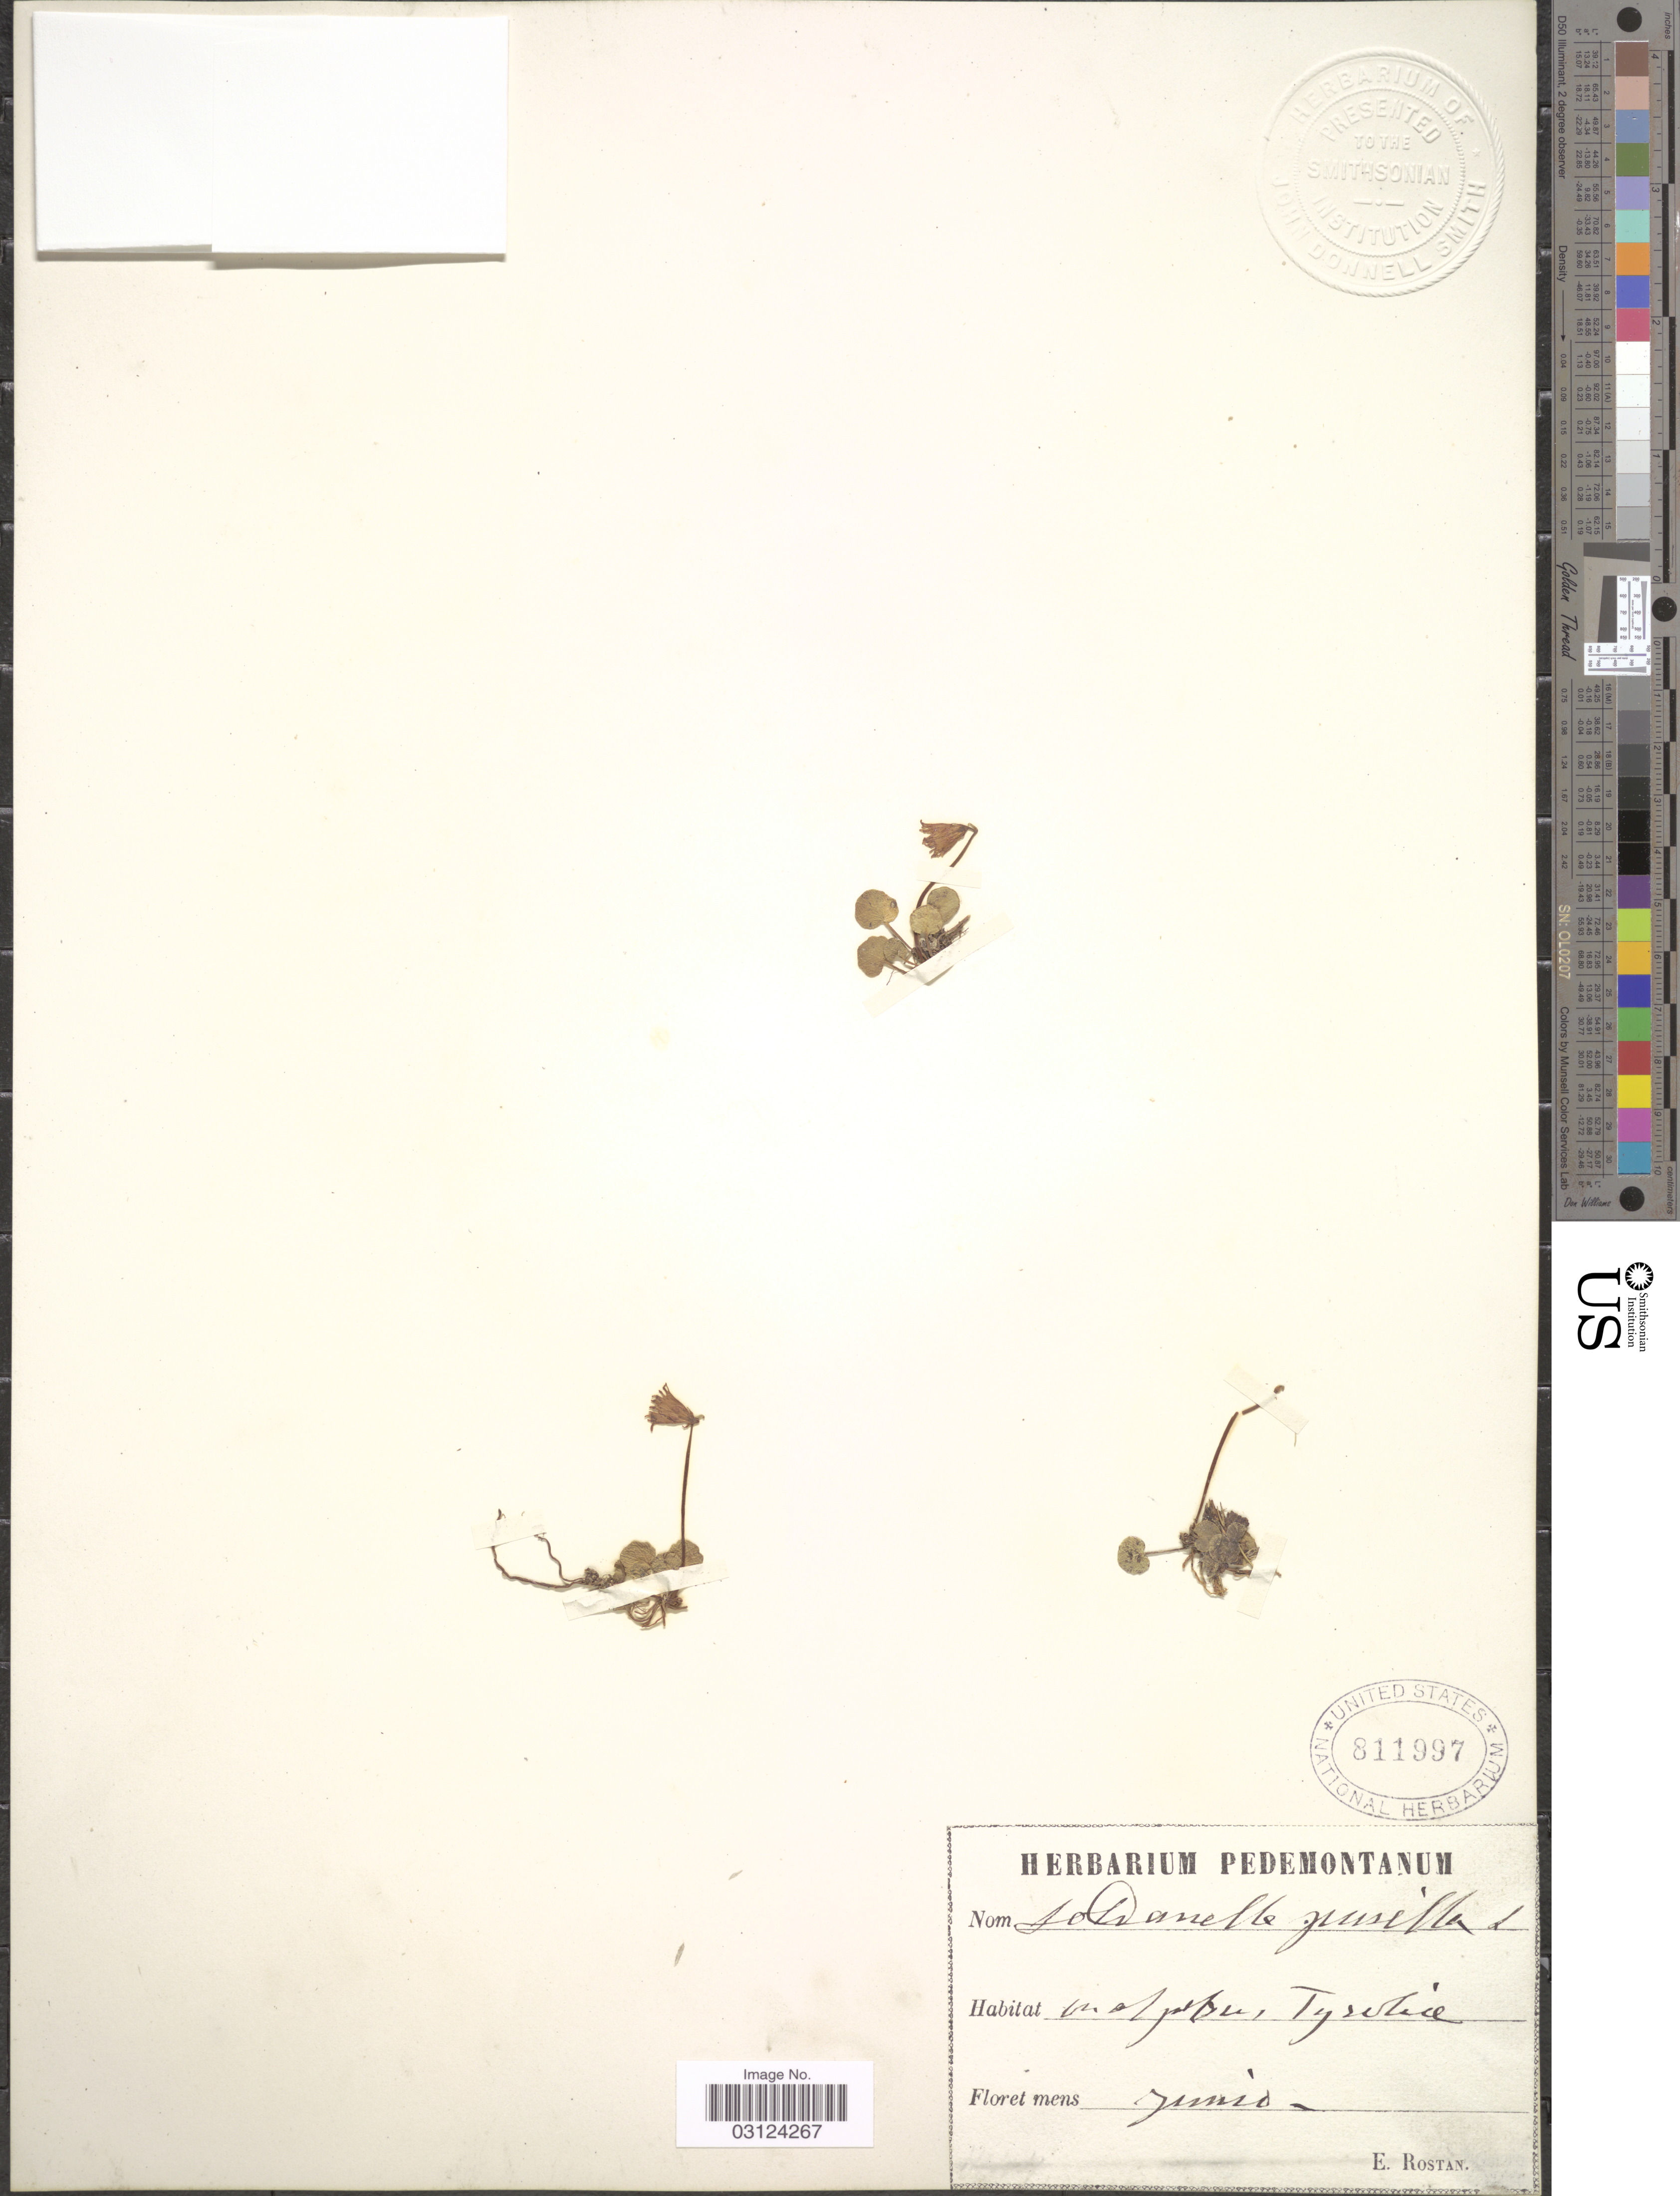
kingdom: Plantae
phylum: Tracheophyta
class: Magnoliopsida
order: Ericales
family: Primulaceae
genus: Soldanella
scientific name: Soldanella pusilla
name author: Baumg.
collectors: E. Rostan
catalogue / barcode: US 811997